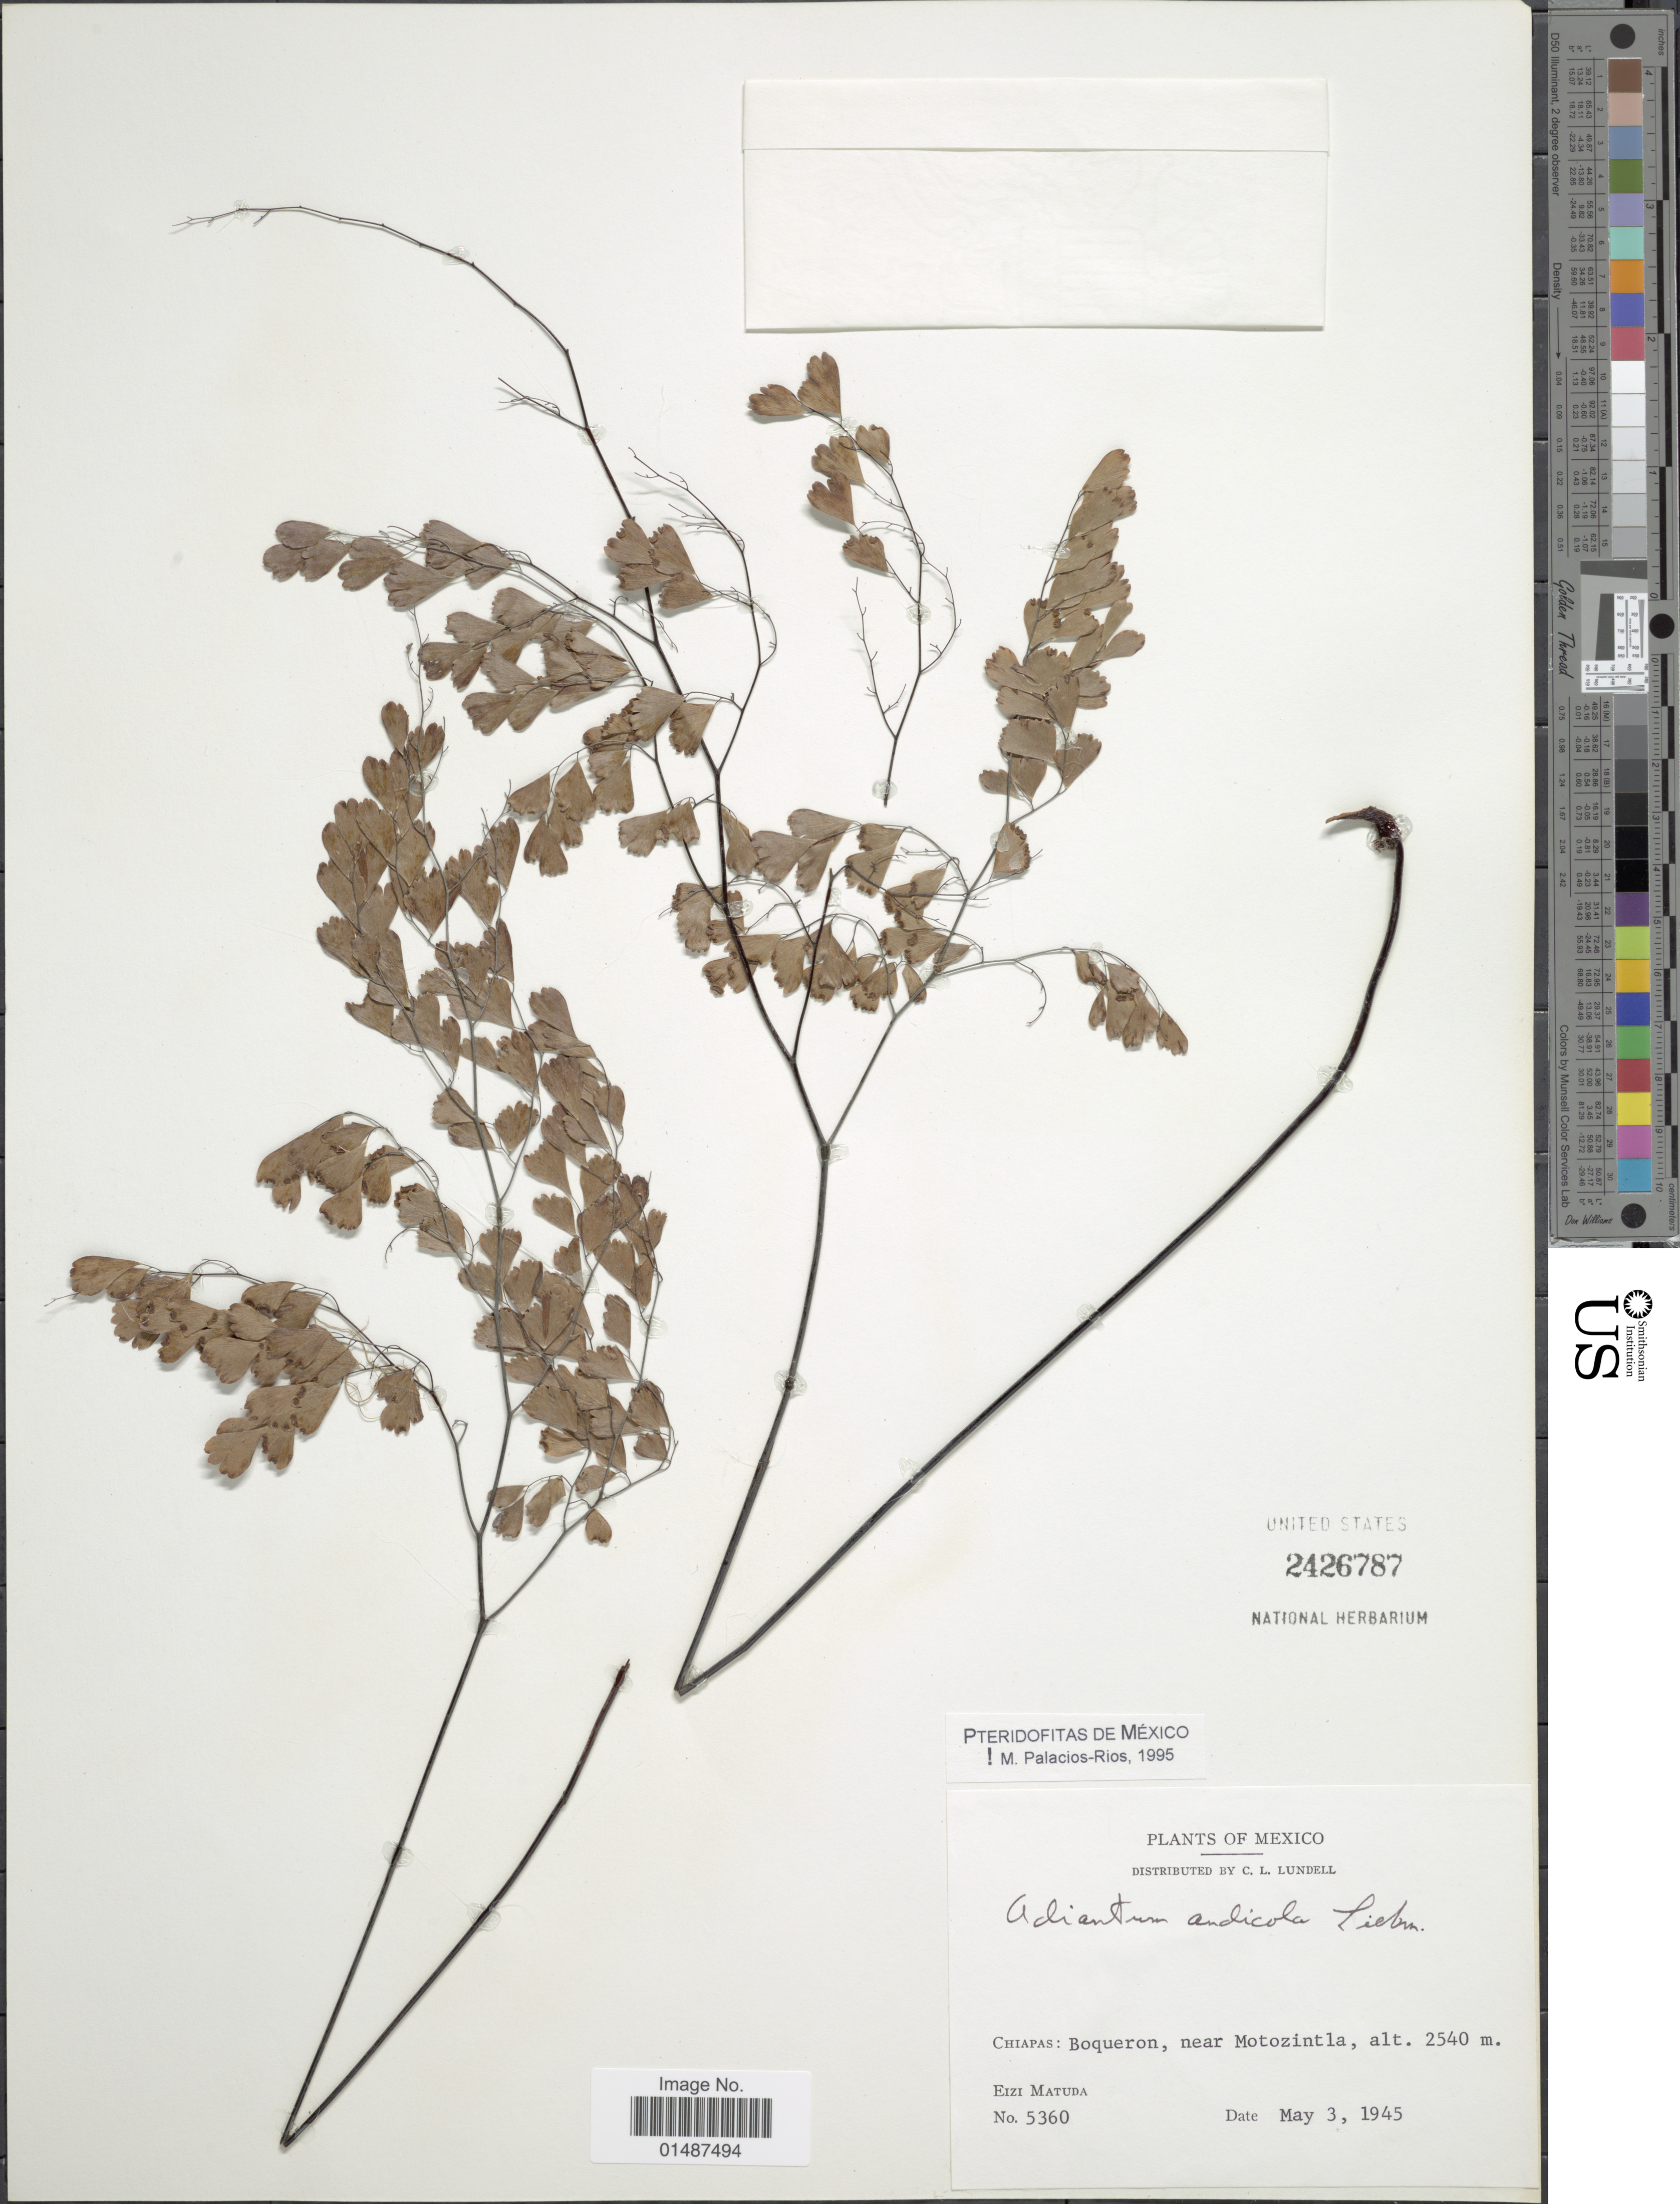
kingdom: Plantae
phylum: Tracheophyta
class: Polypodiopsida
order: Polypodiales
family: Pteridaceae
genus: Adiantum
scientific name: Adiantum andicola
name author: Liebm.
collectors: E. Matuda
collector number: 5360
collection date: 1945-05-03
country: Mexico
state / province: Chiapas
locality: Boqueron, near Motozintla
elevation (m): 2540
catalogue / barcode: US 2426787